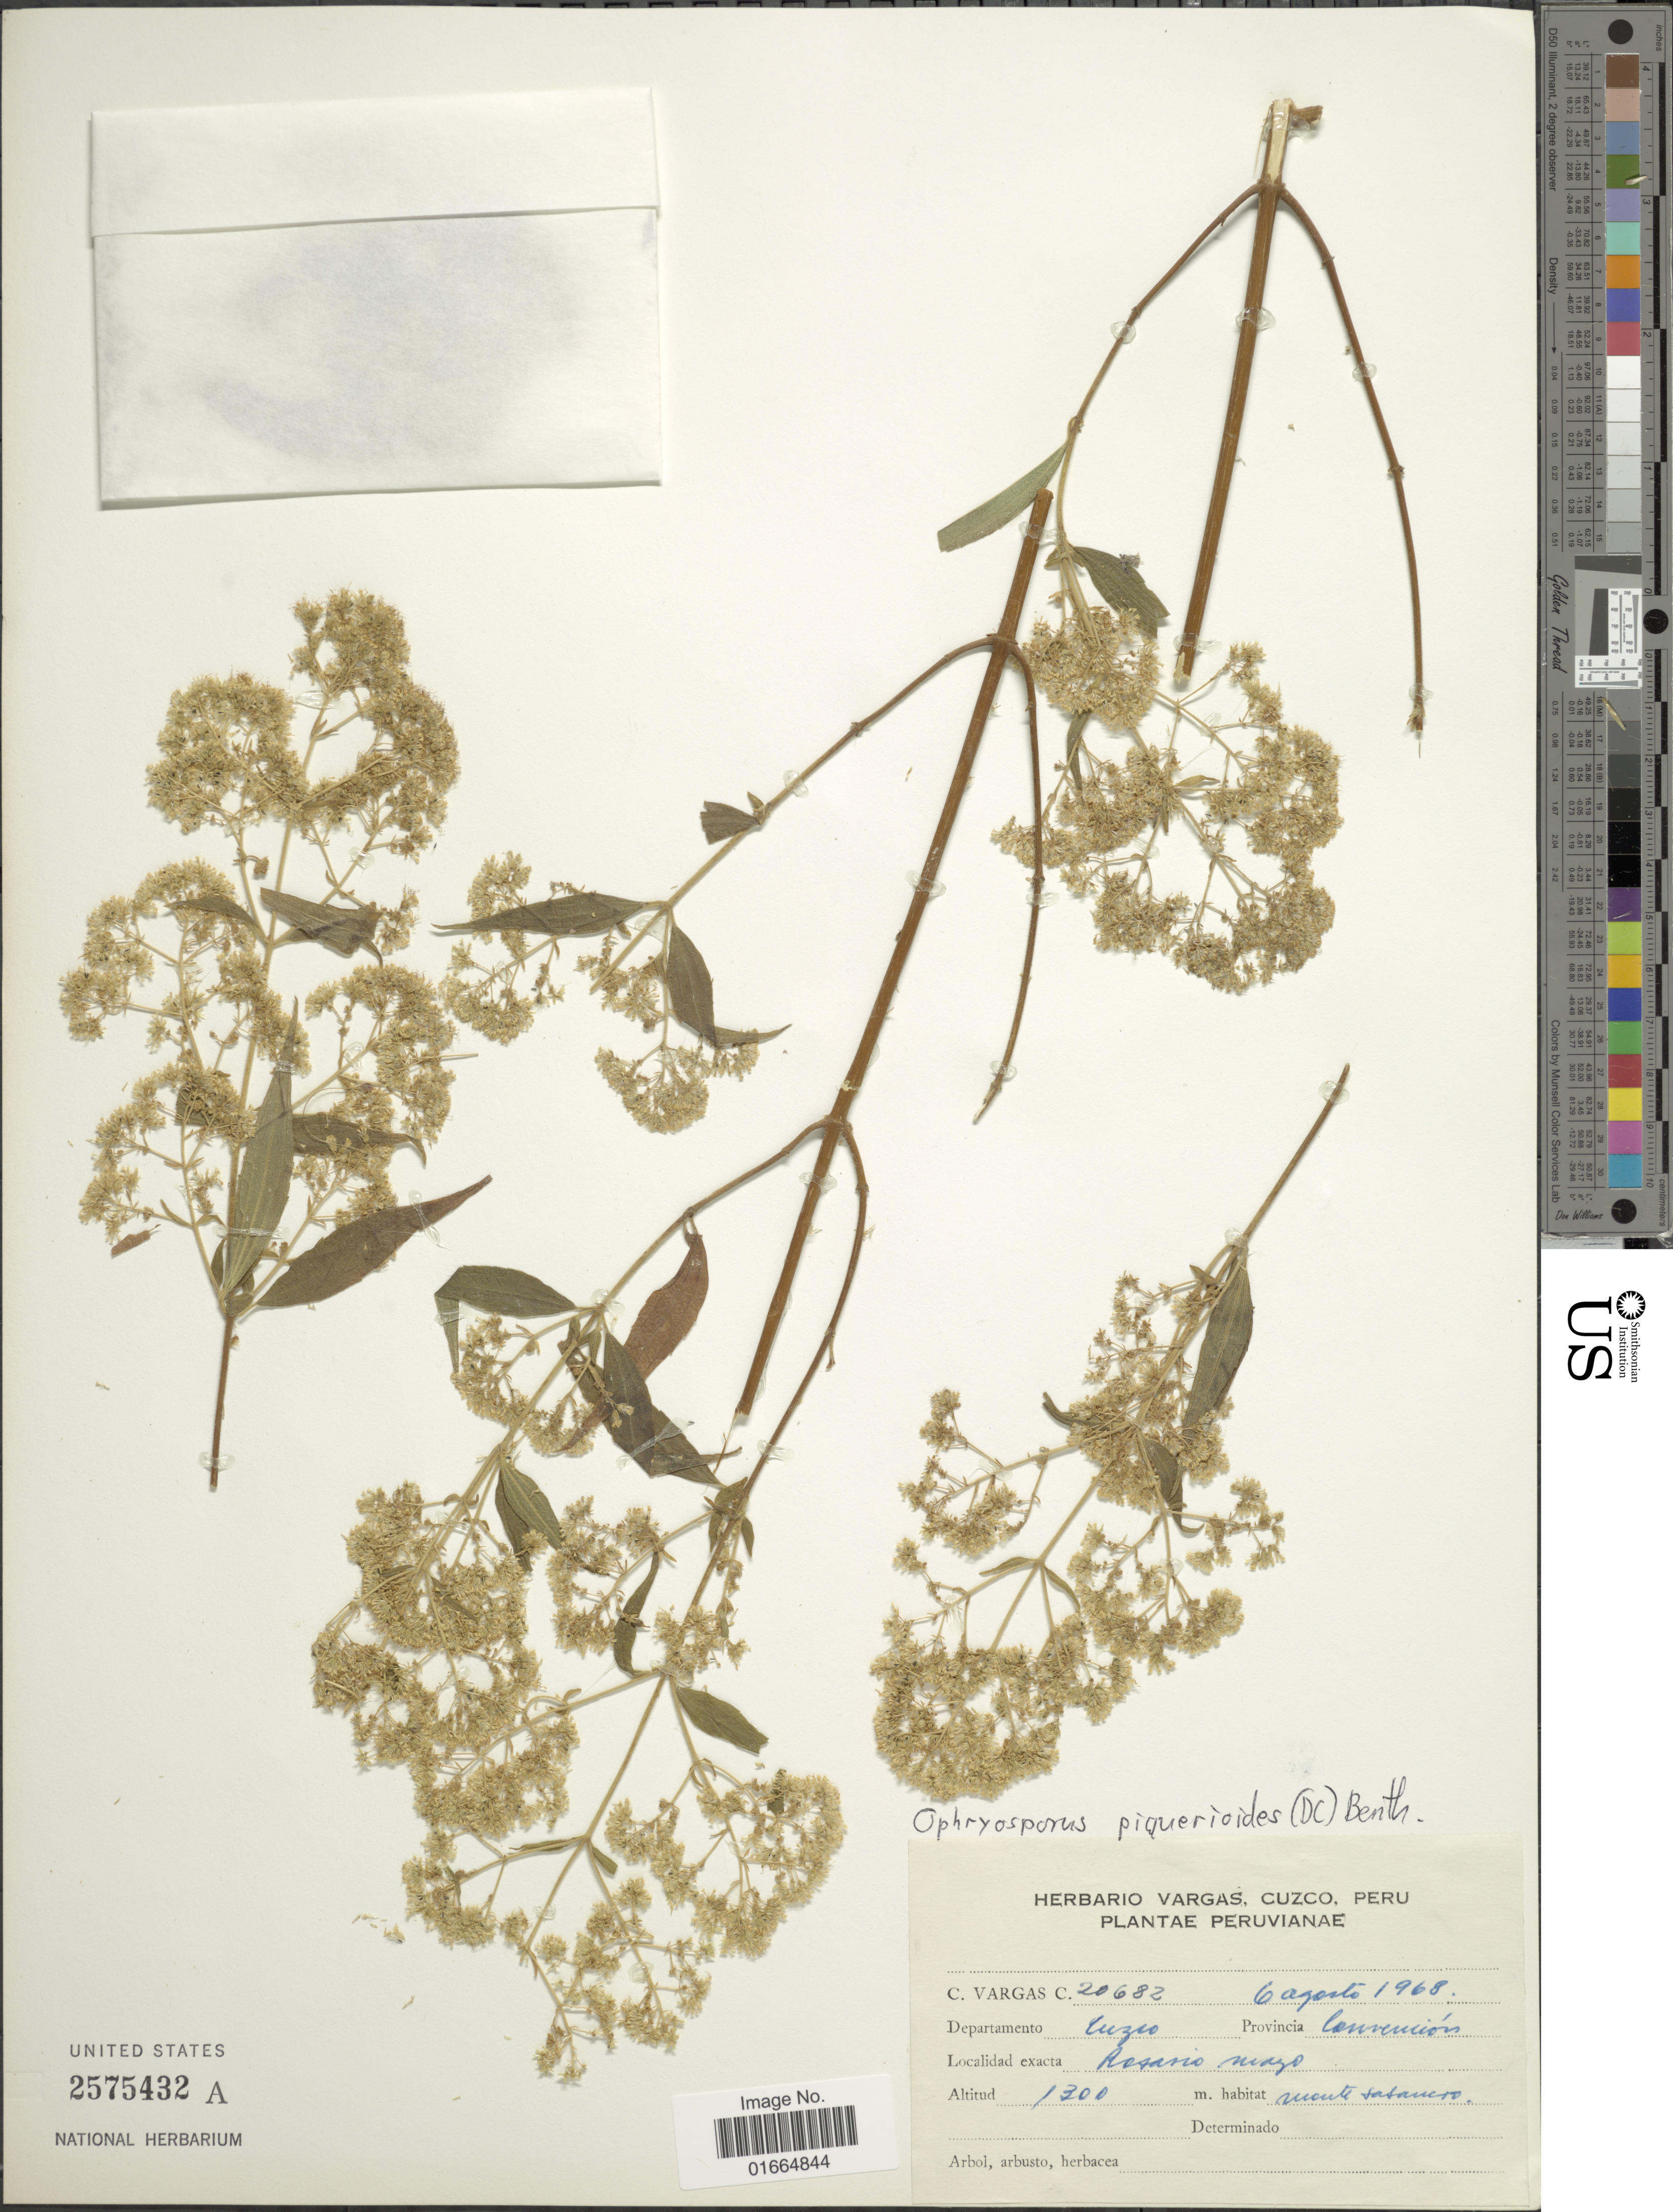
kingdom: Plantae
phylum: Tracheophyta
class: Magnoliopsida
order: Asterales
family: Asteraceae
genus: Ophryosporus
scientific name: Ophryosporus piquerioides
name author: (DC.) Benth. ex Baker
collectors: C. Vargas Calderón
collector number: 20682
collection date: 1968-08-06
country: Peru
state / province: Cusco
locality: Departamento Cuzco. Provincia Convenión. Rosario mayo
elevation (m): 1300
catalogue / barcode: US 2575432A